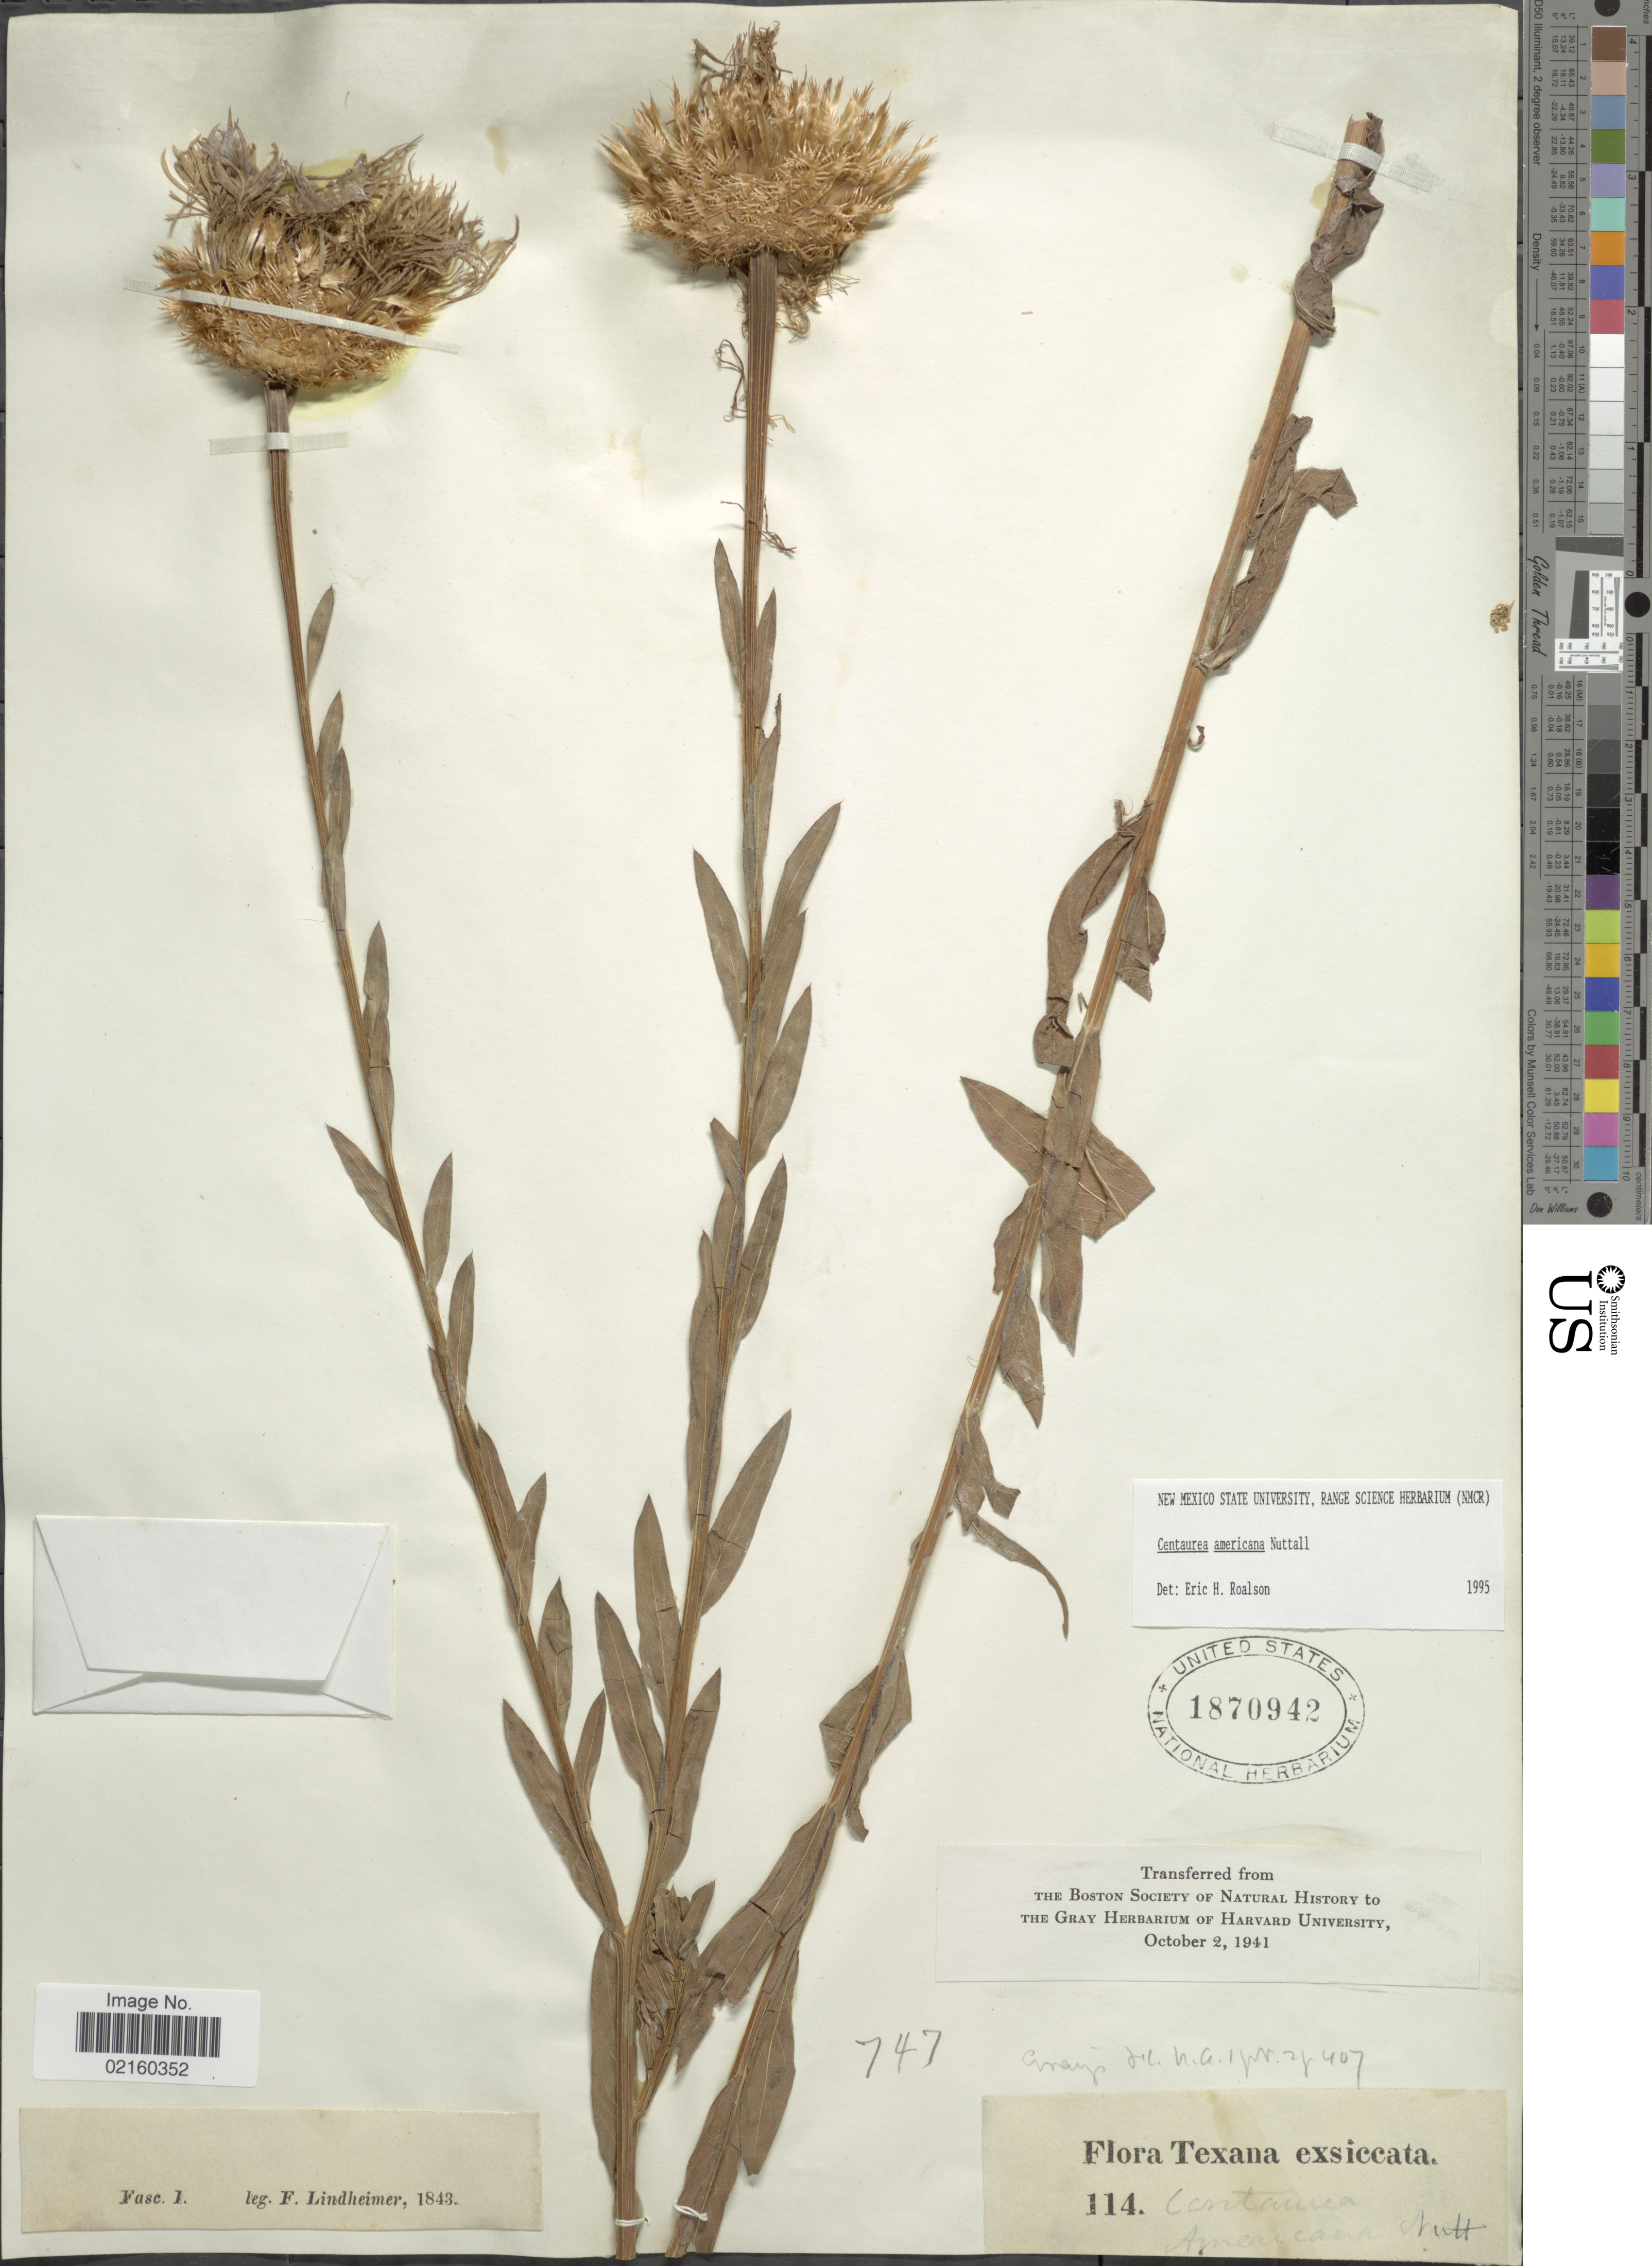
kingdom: Plantae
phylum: Tracheophyta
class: Magnoliopsida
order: Asterales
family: Asteraceae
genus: Plectocephalus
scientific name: Plectocephalus americanus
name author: (Nutt.) D. Don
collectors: F. Lindheimer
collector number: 114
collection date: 1843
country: United States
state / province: Texas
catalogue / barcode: US 1870942